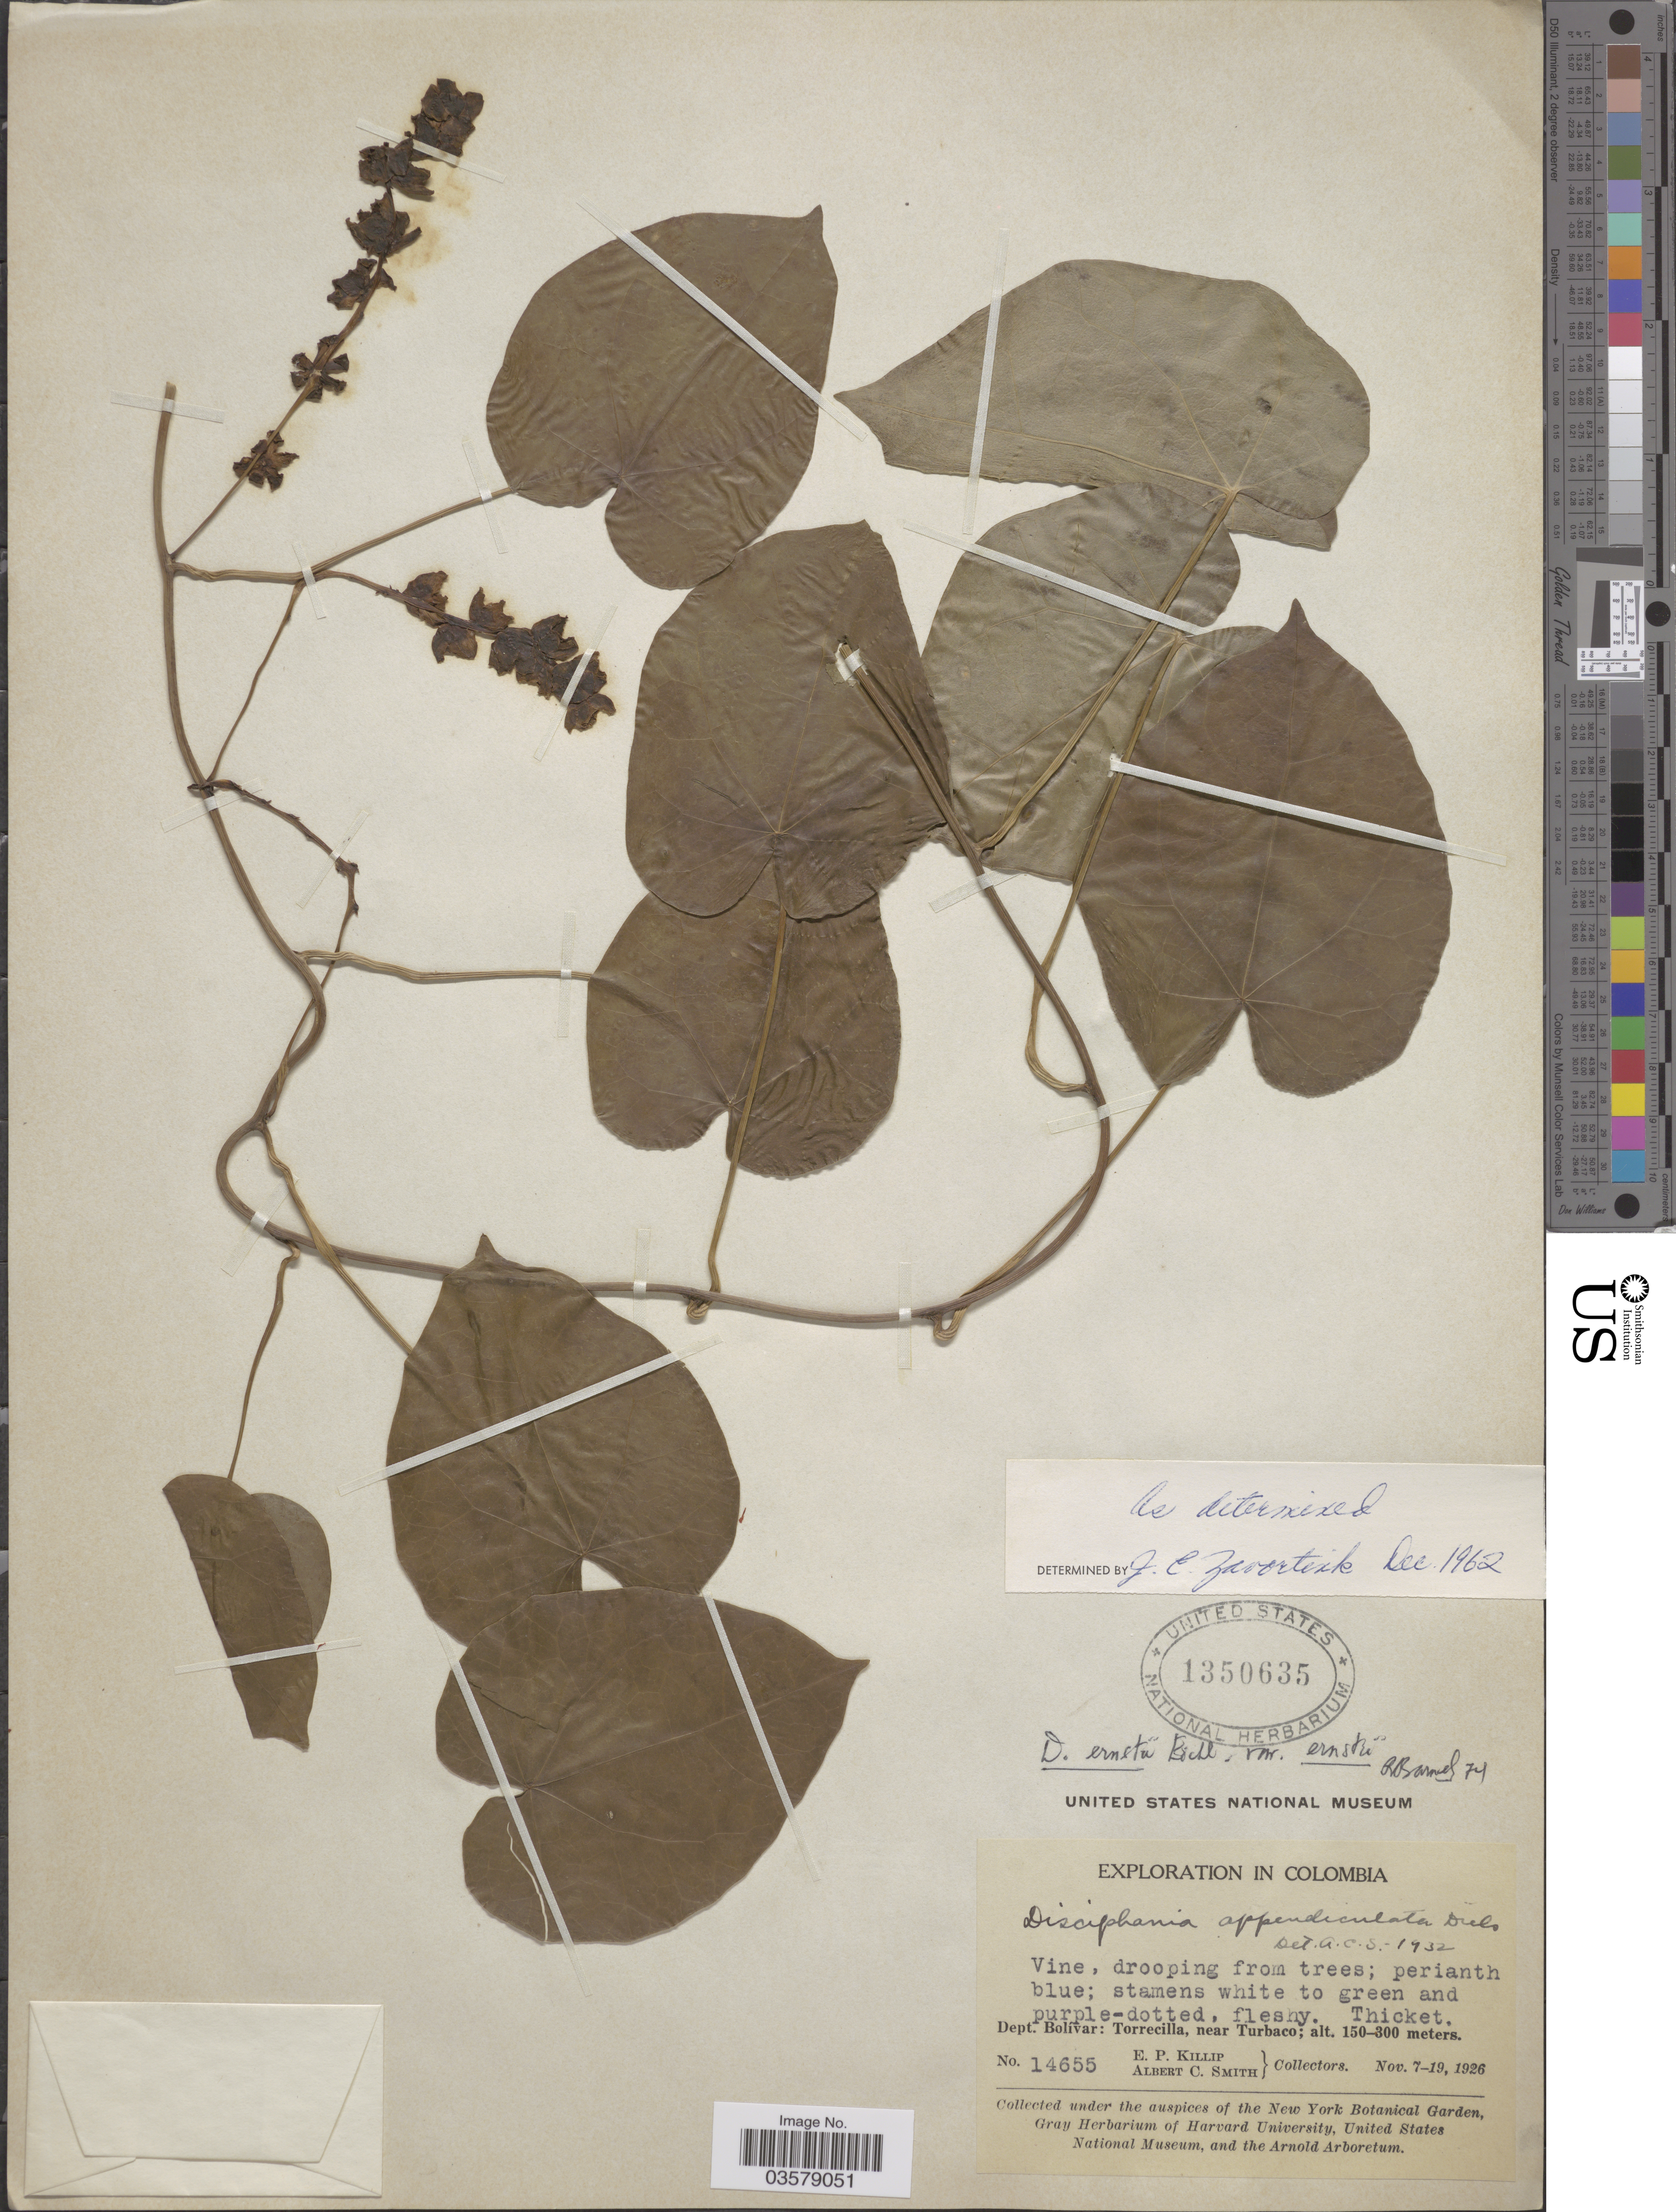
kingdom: Plantae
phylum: Tracheophyta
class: Magnoliopsida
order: Ranunculales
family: Menispermaceae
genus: Disciphania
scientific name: Disciphania ernstii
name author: Eichler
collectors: E. P. Killip & A. C. Smith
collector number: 14655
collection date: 1926-11-07/1926-11-19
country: Colombia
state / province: Bolívar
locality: Dept. Bolívar: Torrecilla, near Turbaco.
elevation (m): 150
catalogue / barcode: US 1350635